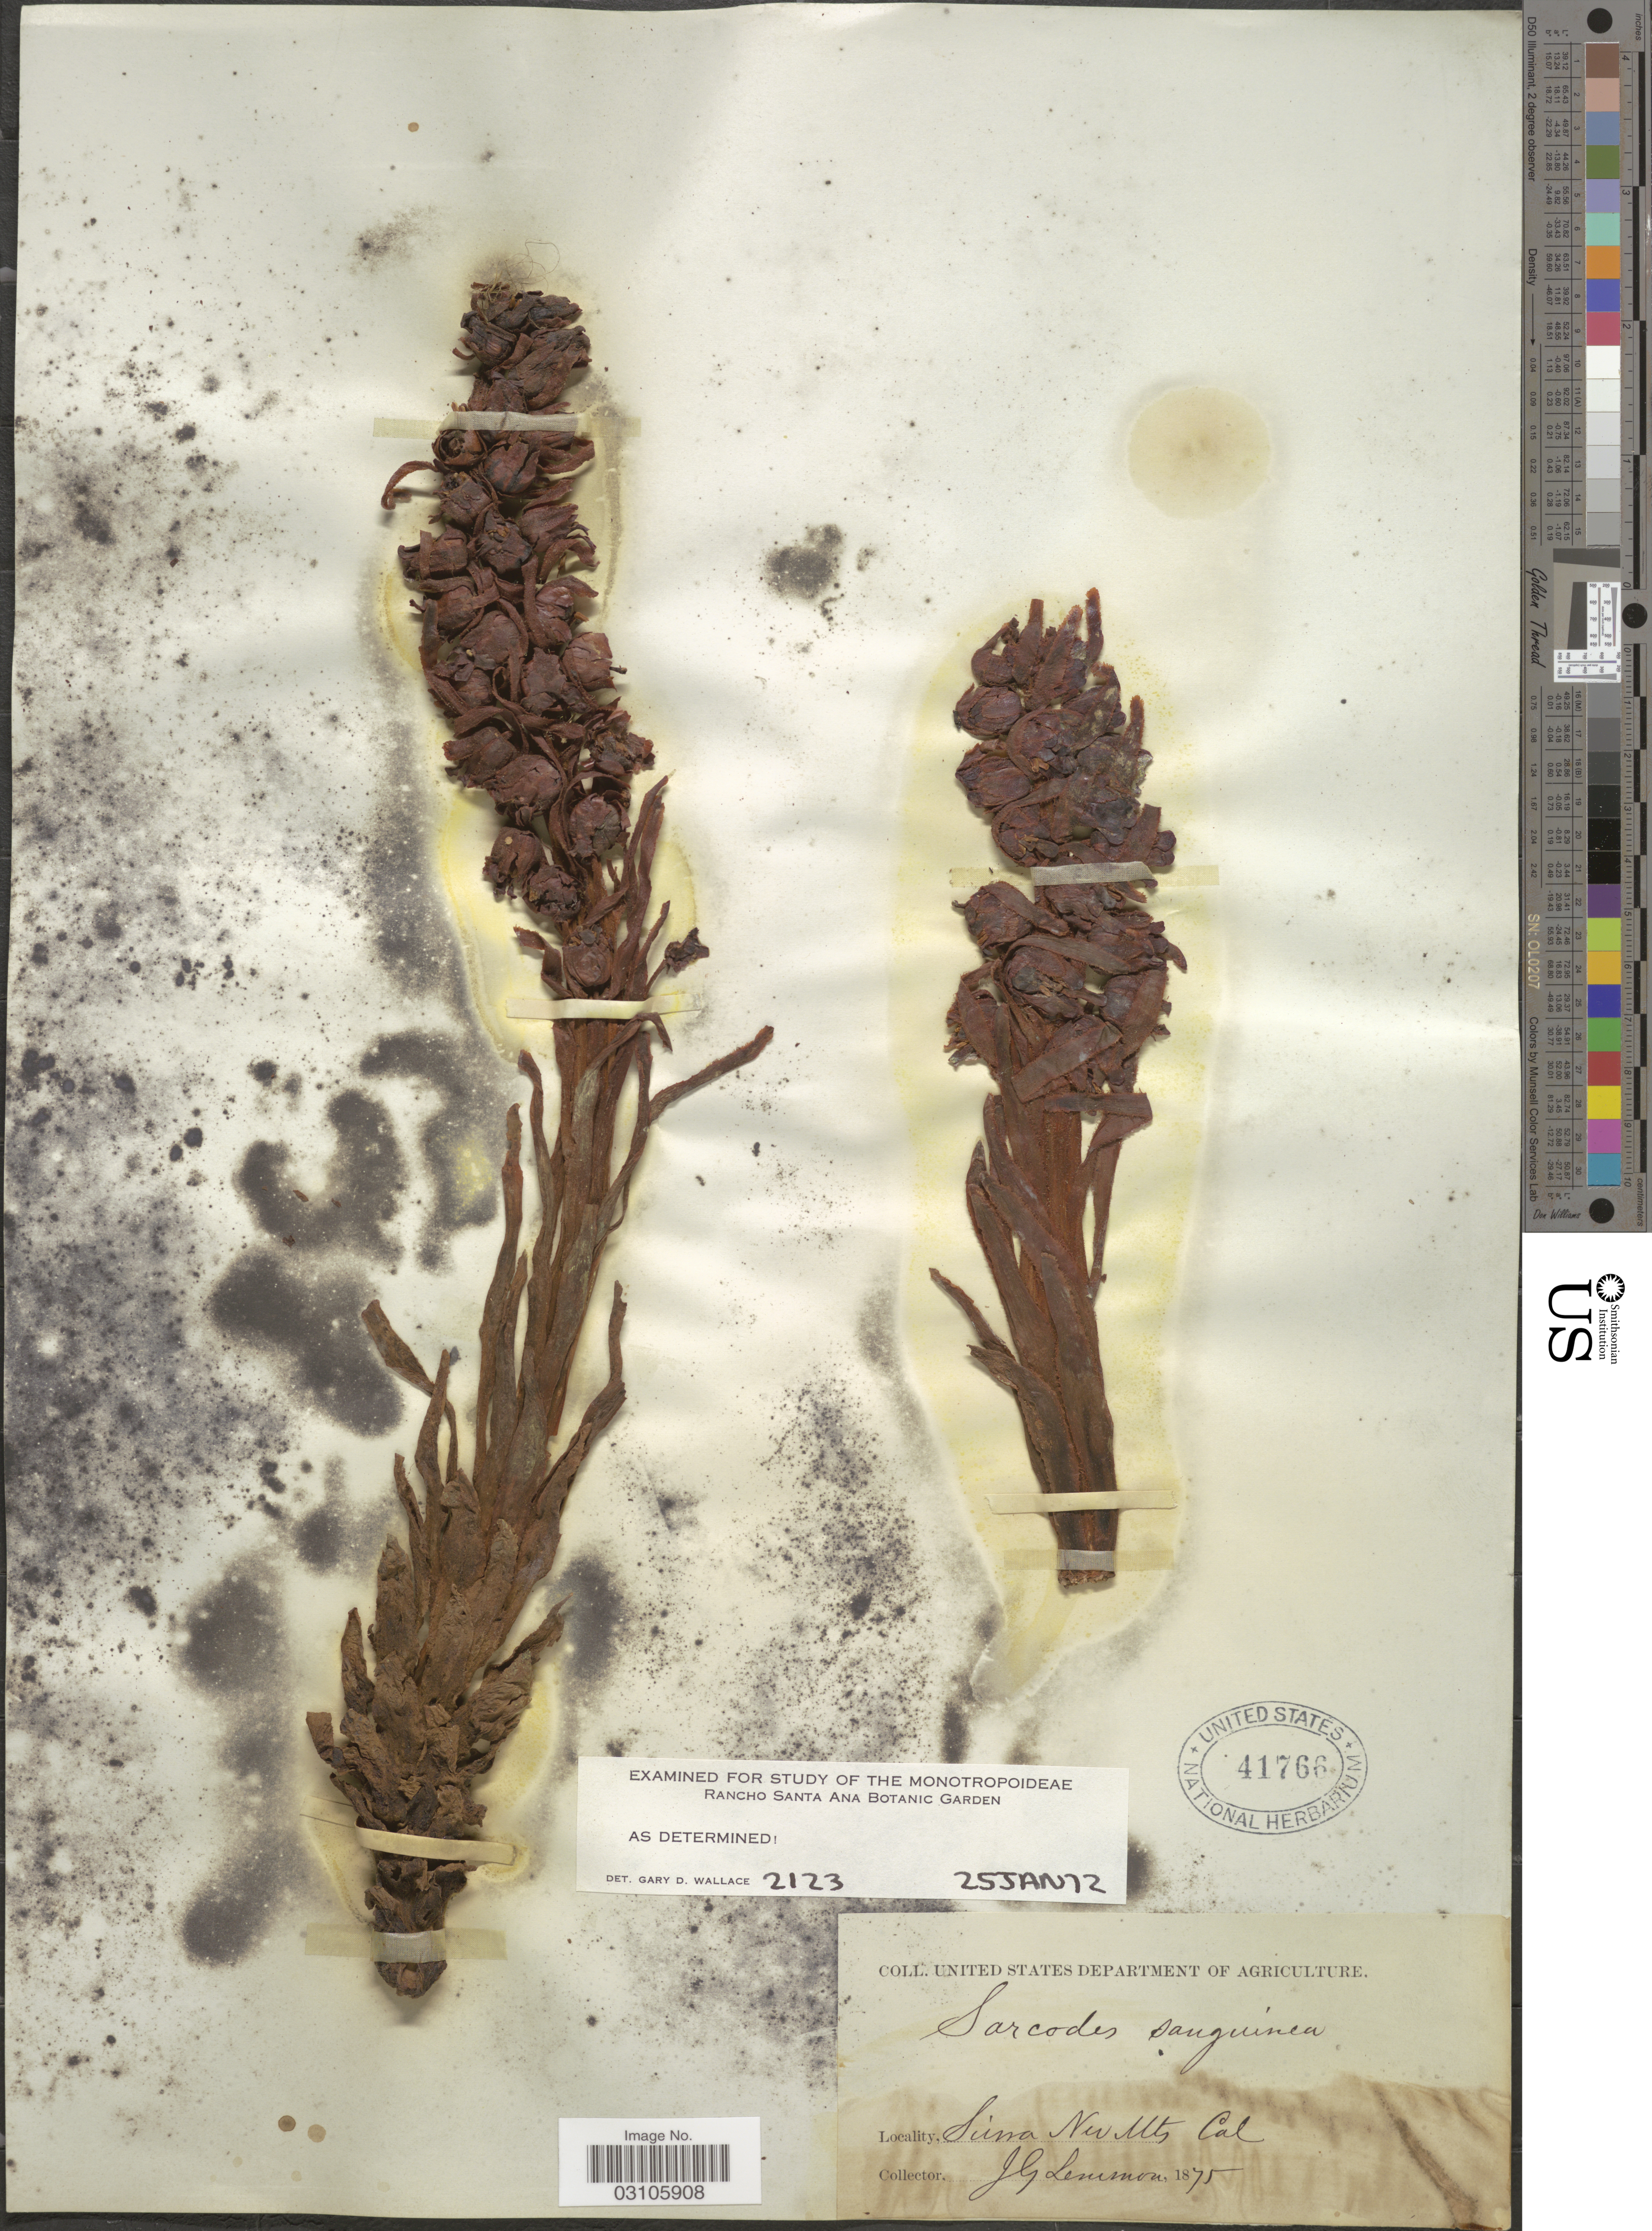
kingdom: Plantae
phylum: Tracheophyta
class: Magnoliopsida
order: Ericales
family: Ericaceae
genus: Sarcodes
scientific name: Sarcodes sanguinea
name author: Torr.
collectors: J. Lemmon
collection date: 1875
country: United States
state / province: California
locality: Sierra Nev. Mts.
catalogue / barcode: US 41766